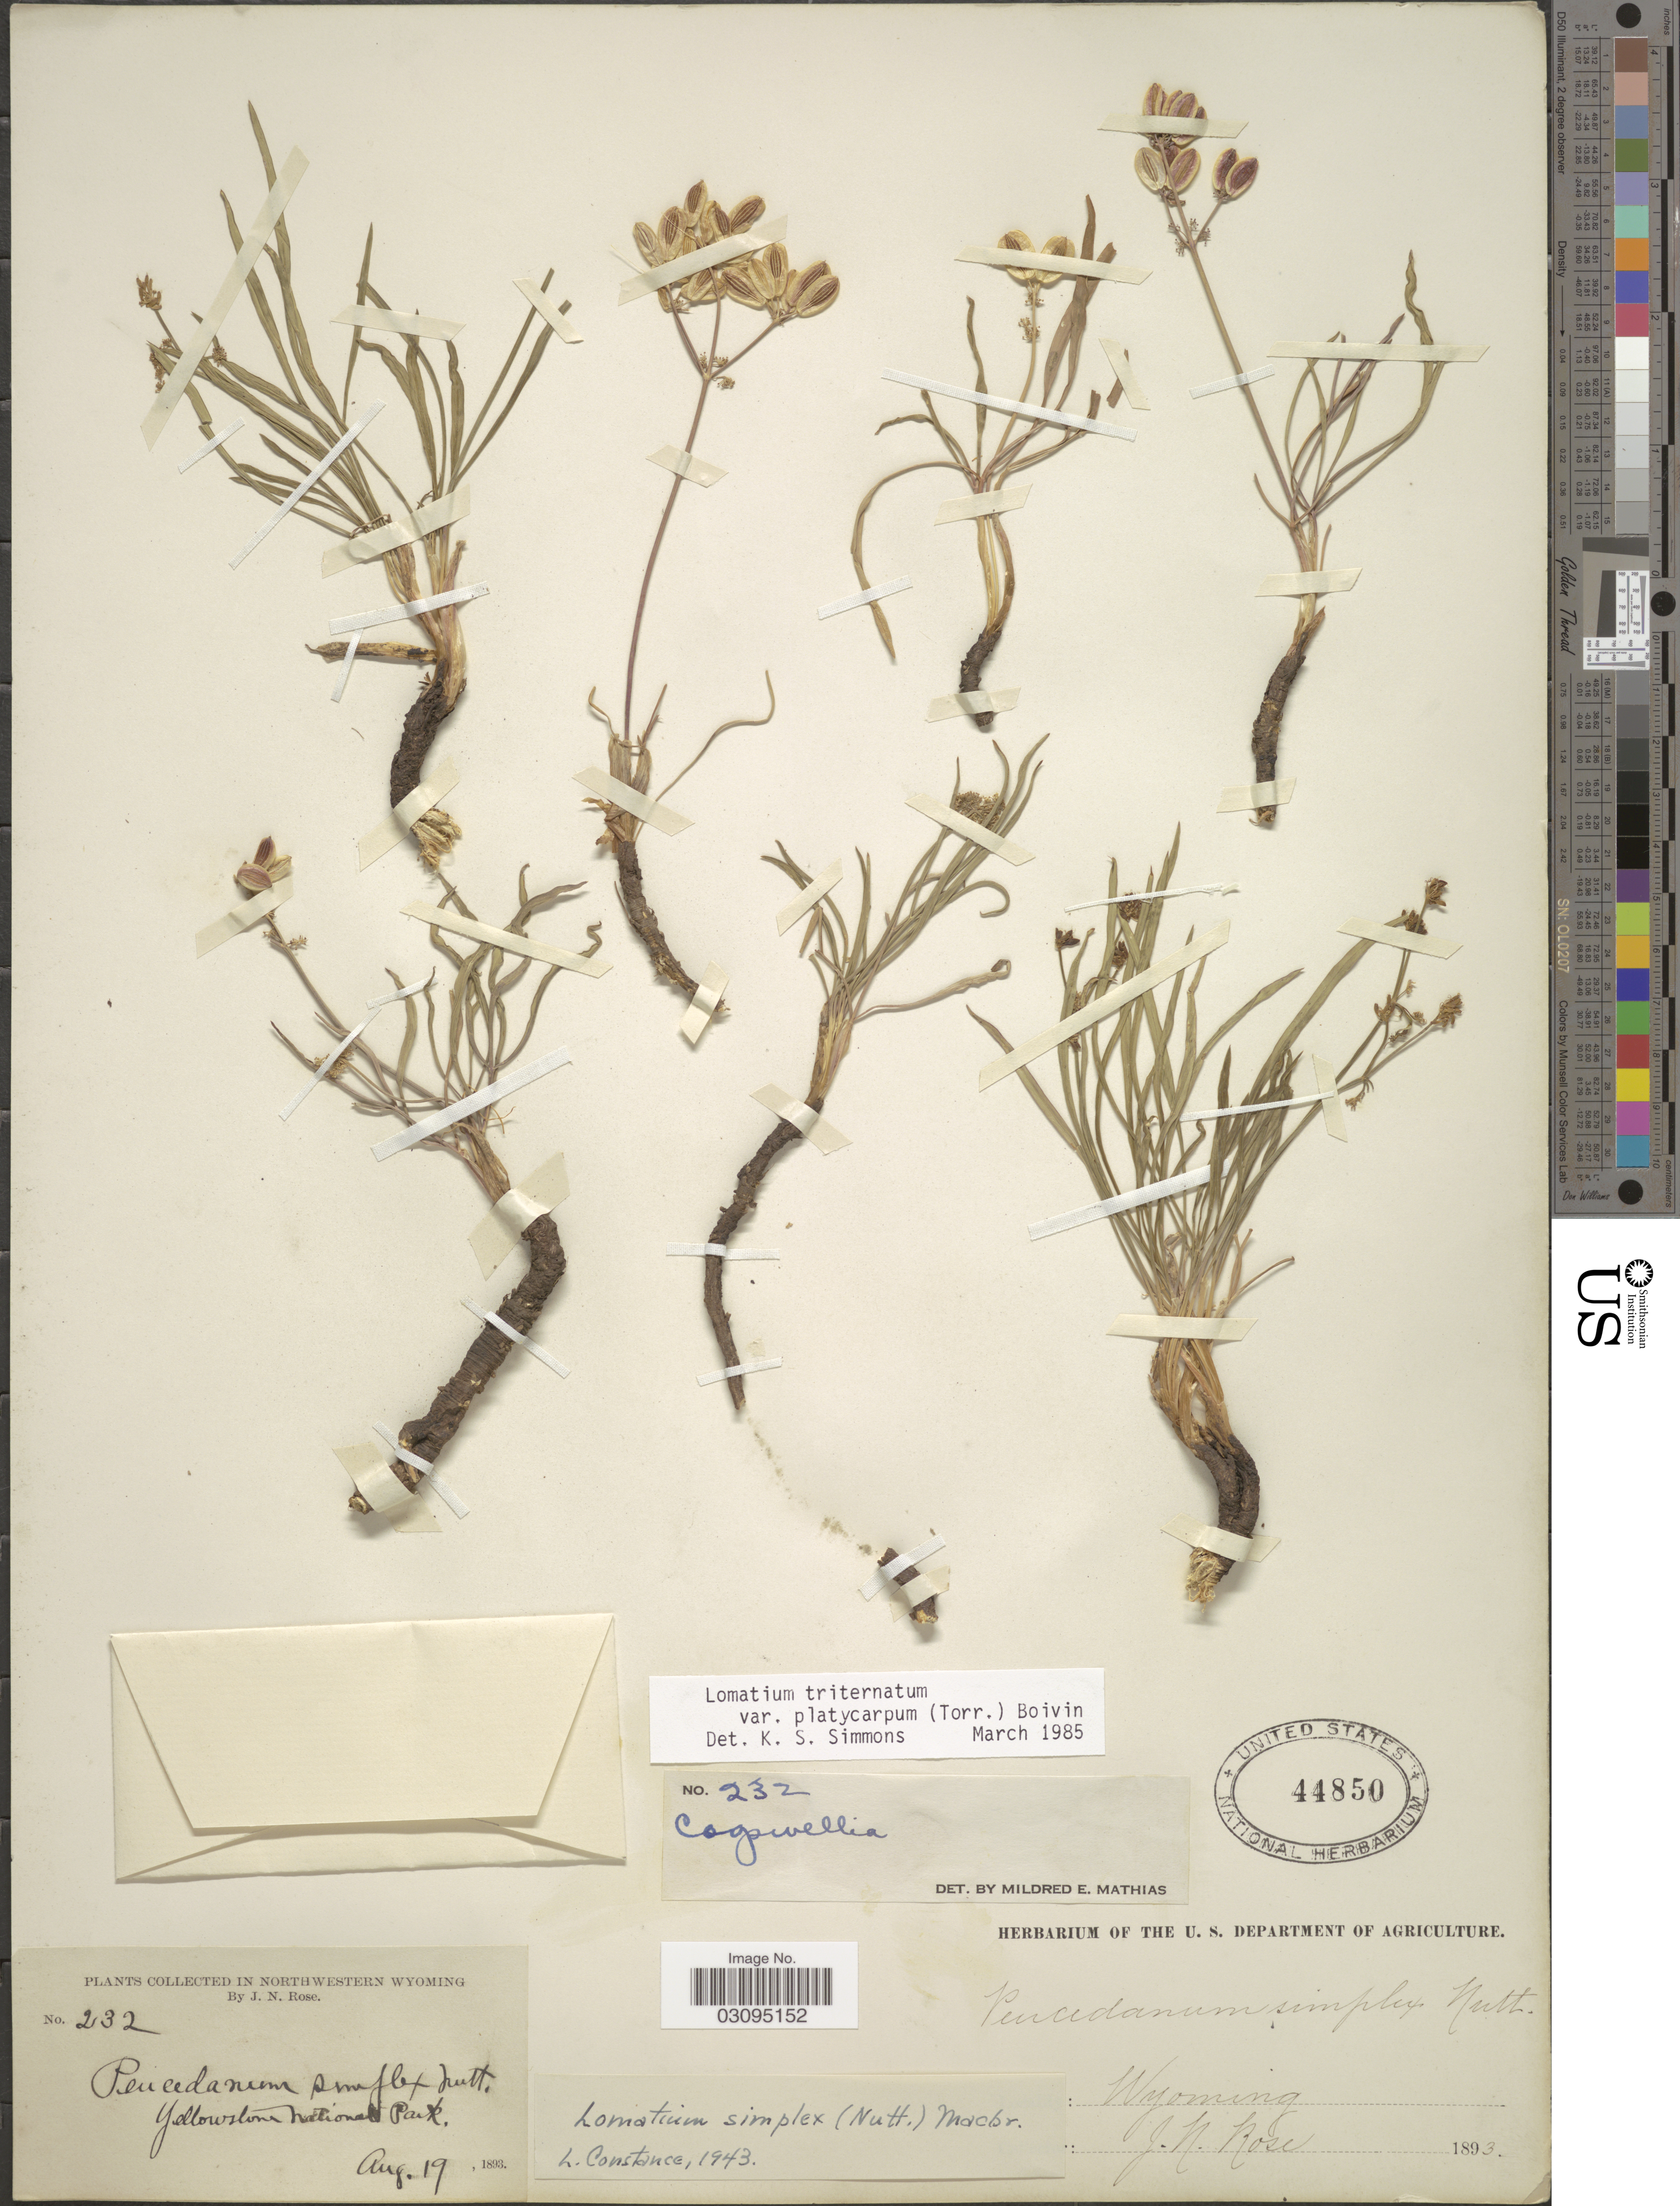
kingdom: Plantae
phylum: Tracheophyta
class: Magnoliopsida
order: Apiales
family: Apiaceae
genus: Lomatium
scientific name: Lomatium triternatum var. platycarpum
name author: (Torr.) B. Boivin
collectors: J. N. Rose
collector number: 232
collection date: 1893-08-19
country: United States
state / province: Wyoming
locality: Northwestern Wyoming, Yellowstone National Park.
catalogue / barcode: US 44850